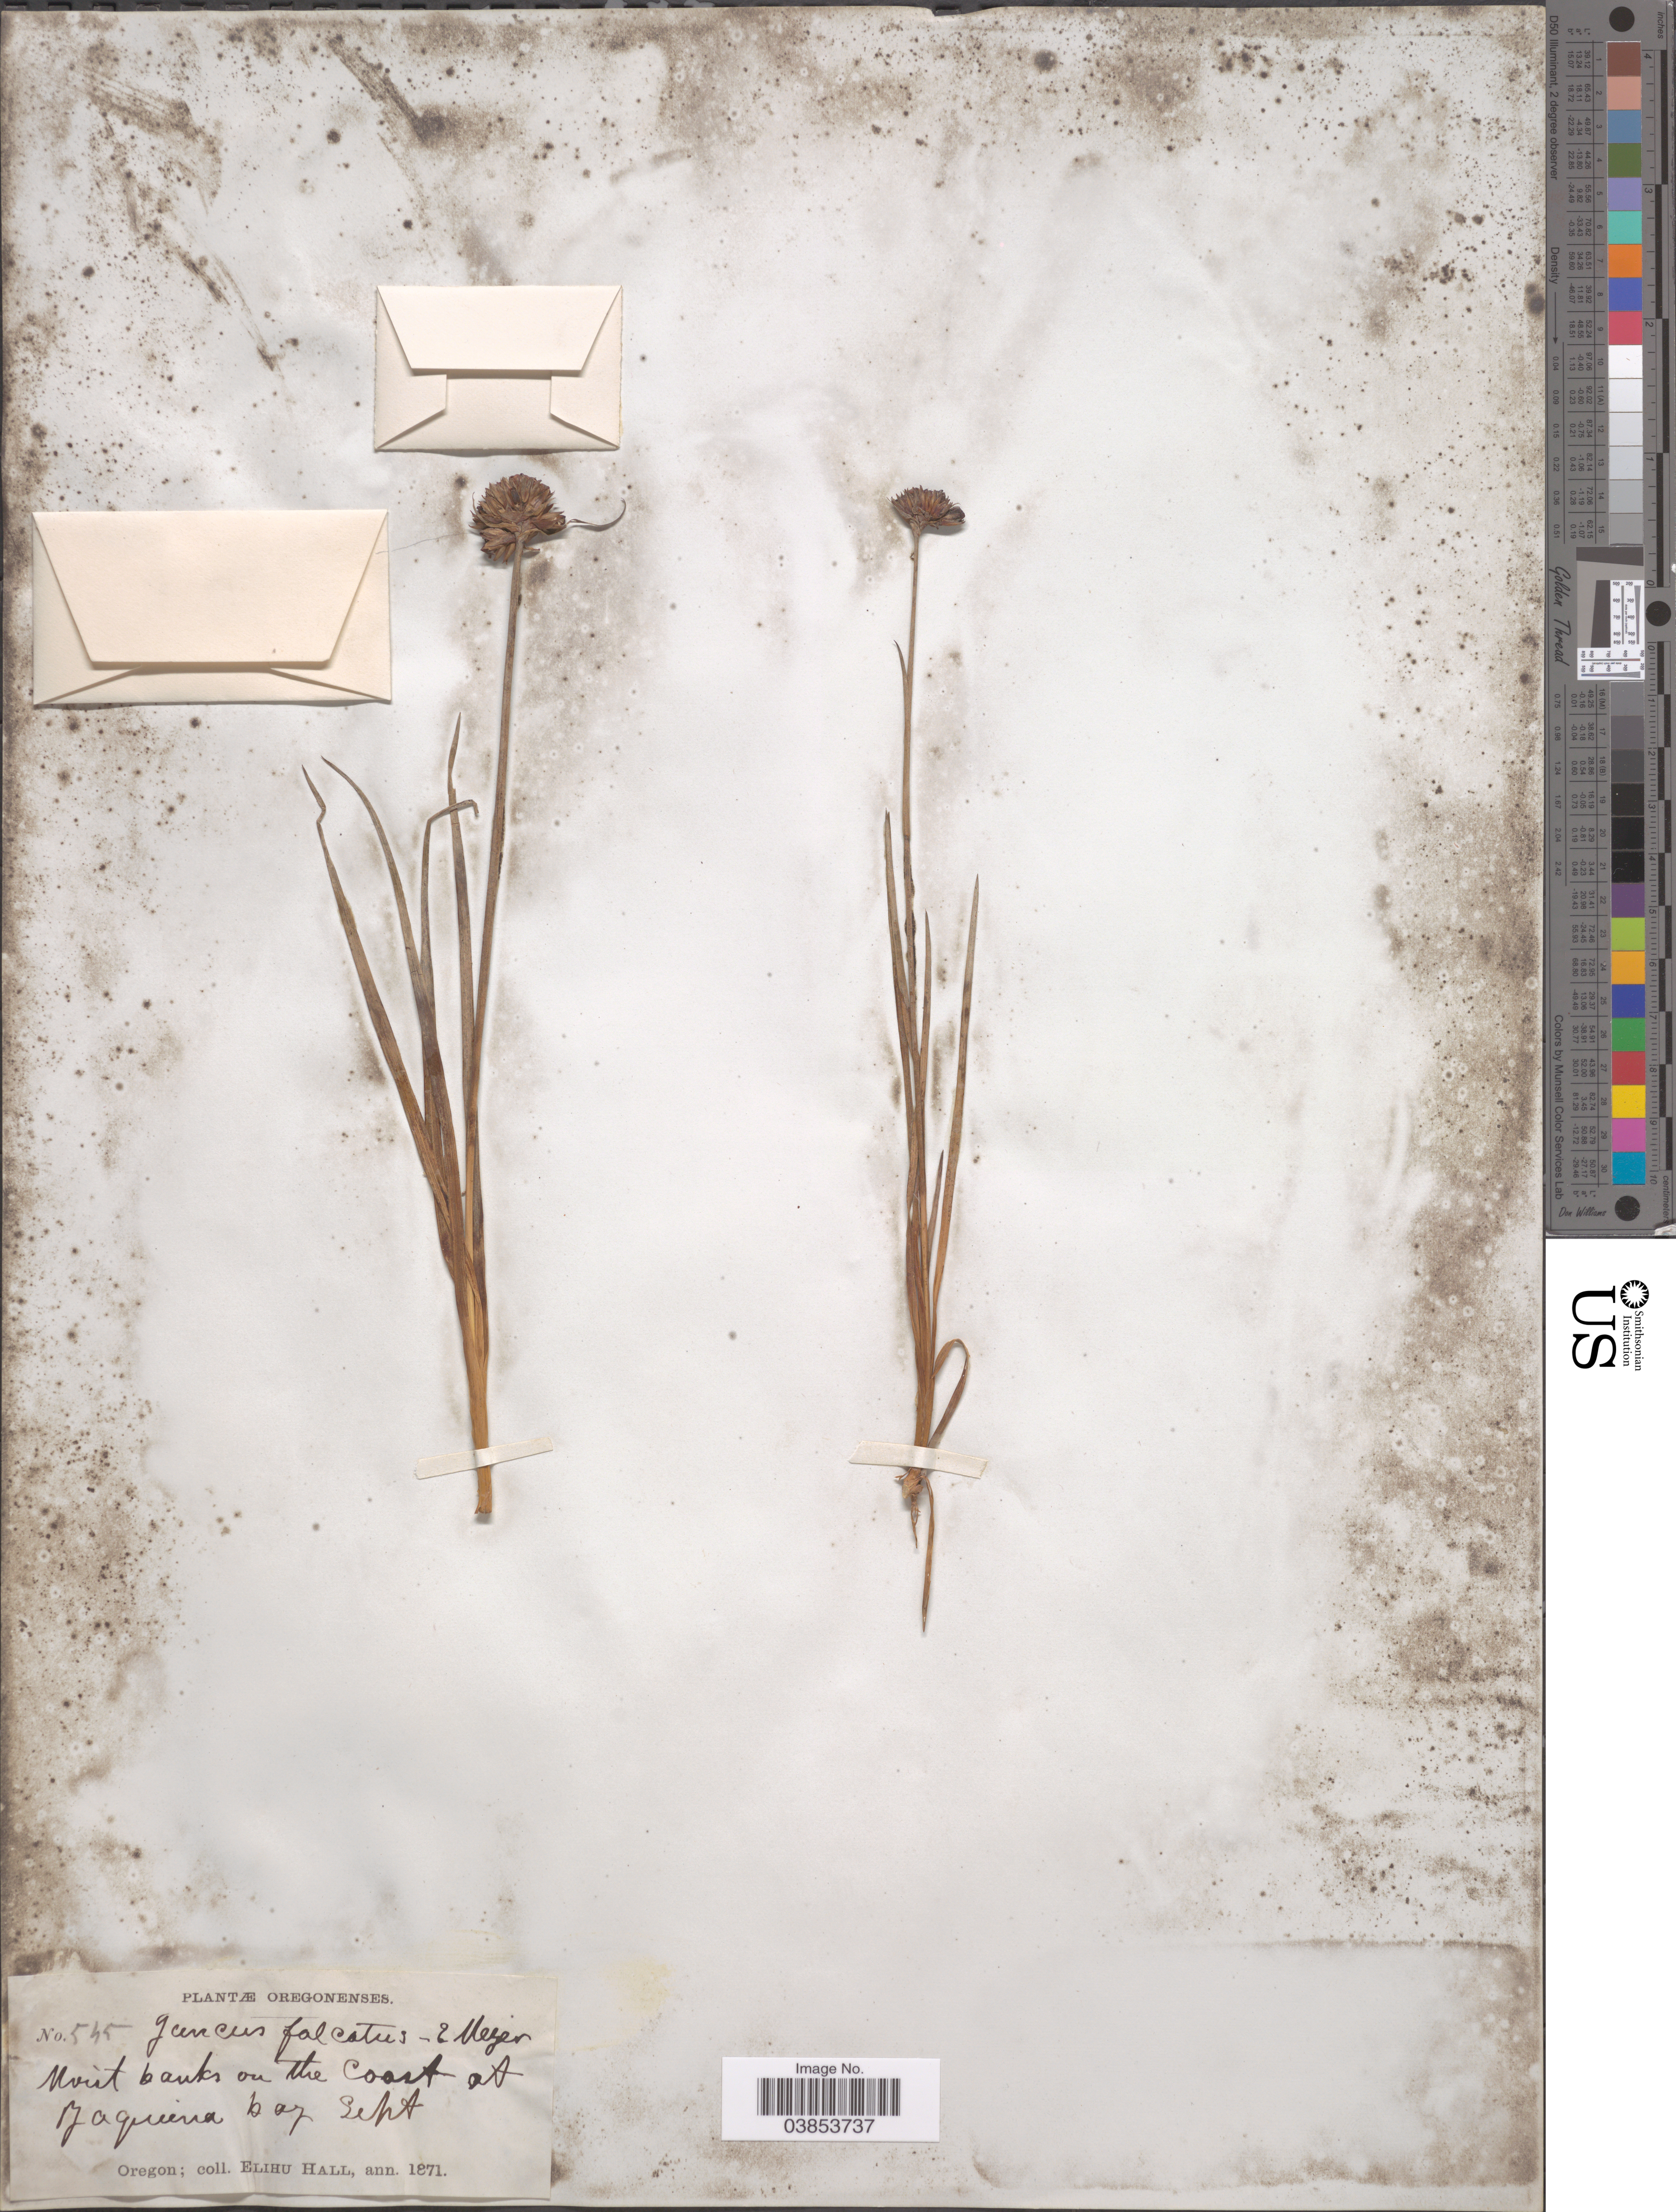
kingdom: Plantae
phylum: Tracheophyta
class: Liliopsida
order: Poales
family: Juncaceae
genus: Juncus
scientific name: Juncus falcatus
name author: E. Mey.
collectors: E. Hall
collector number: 545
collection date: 1871-09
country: United States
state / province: Oregon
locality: Moist banks on the coast at Yaquina bay.